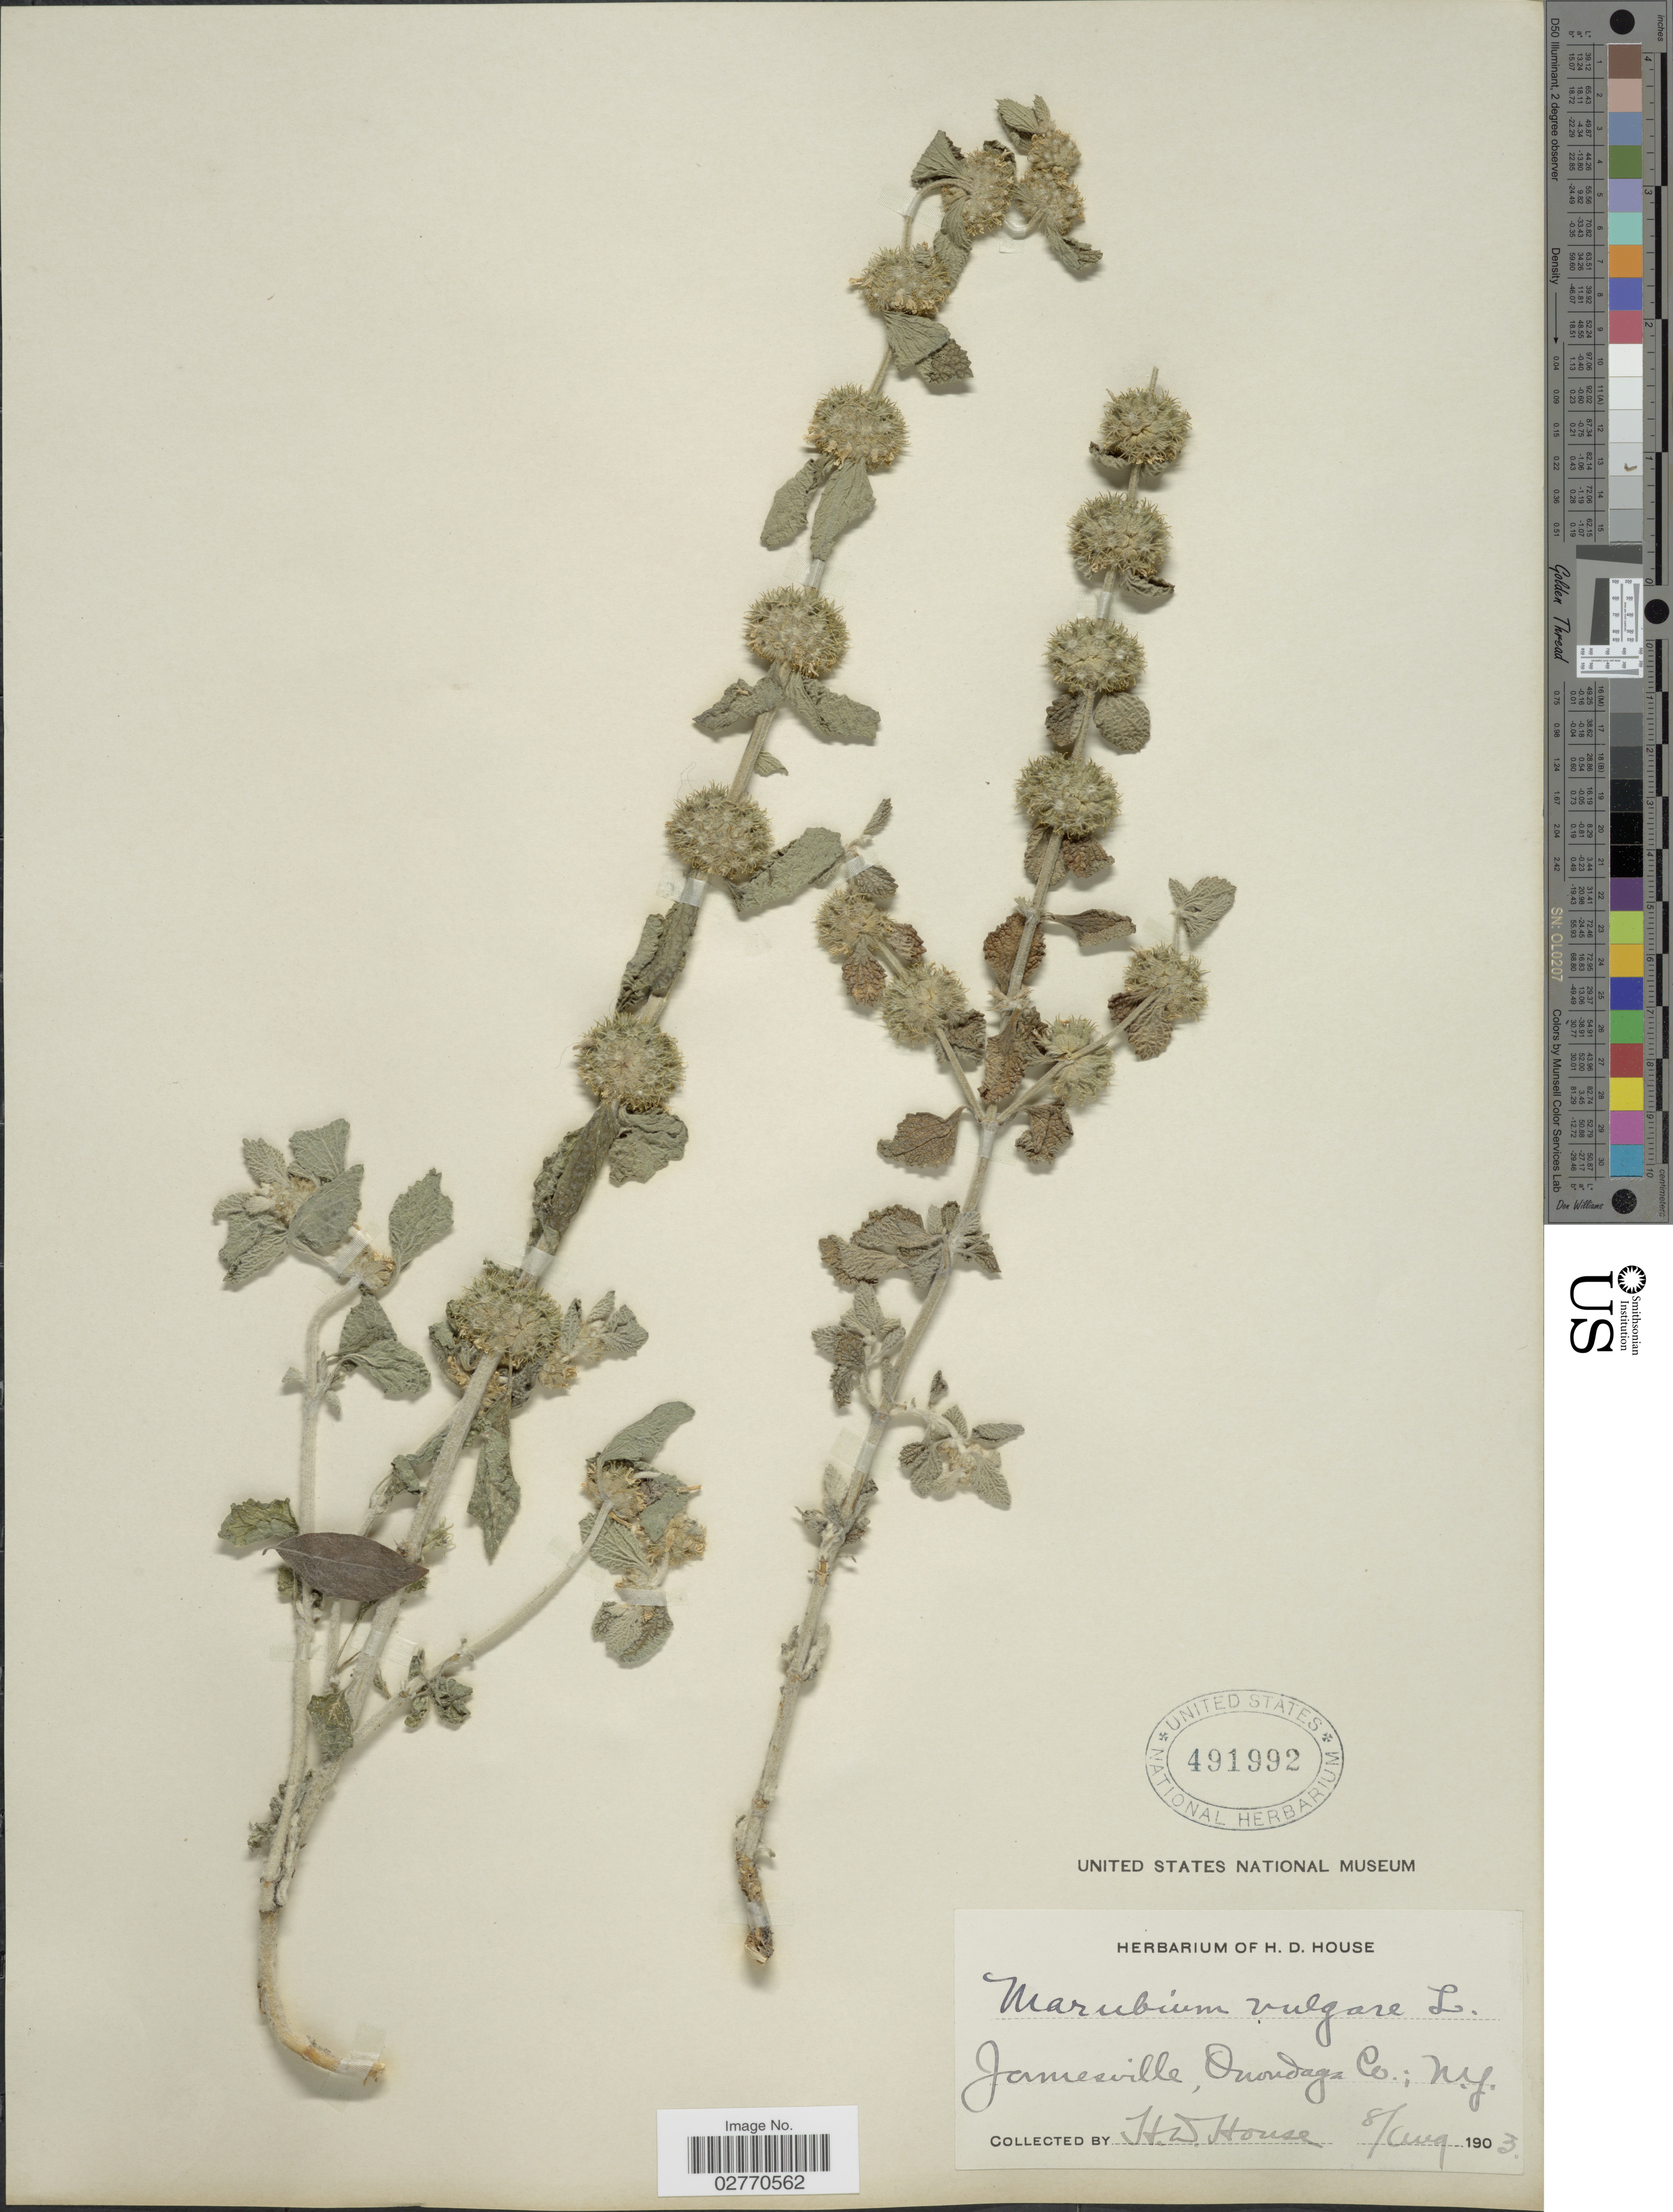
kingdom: Plantae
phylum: Tracheophyta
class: Magnoliopsida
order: Lamiales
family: Lamiaceae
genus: Marrubium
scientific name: Marrubium vulgare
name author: L.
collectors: H. D. House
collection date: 1903-08-08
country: United States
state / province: New York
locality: Jamesville, Onondaga Co.; N.Y.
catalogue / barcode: US 491992